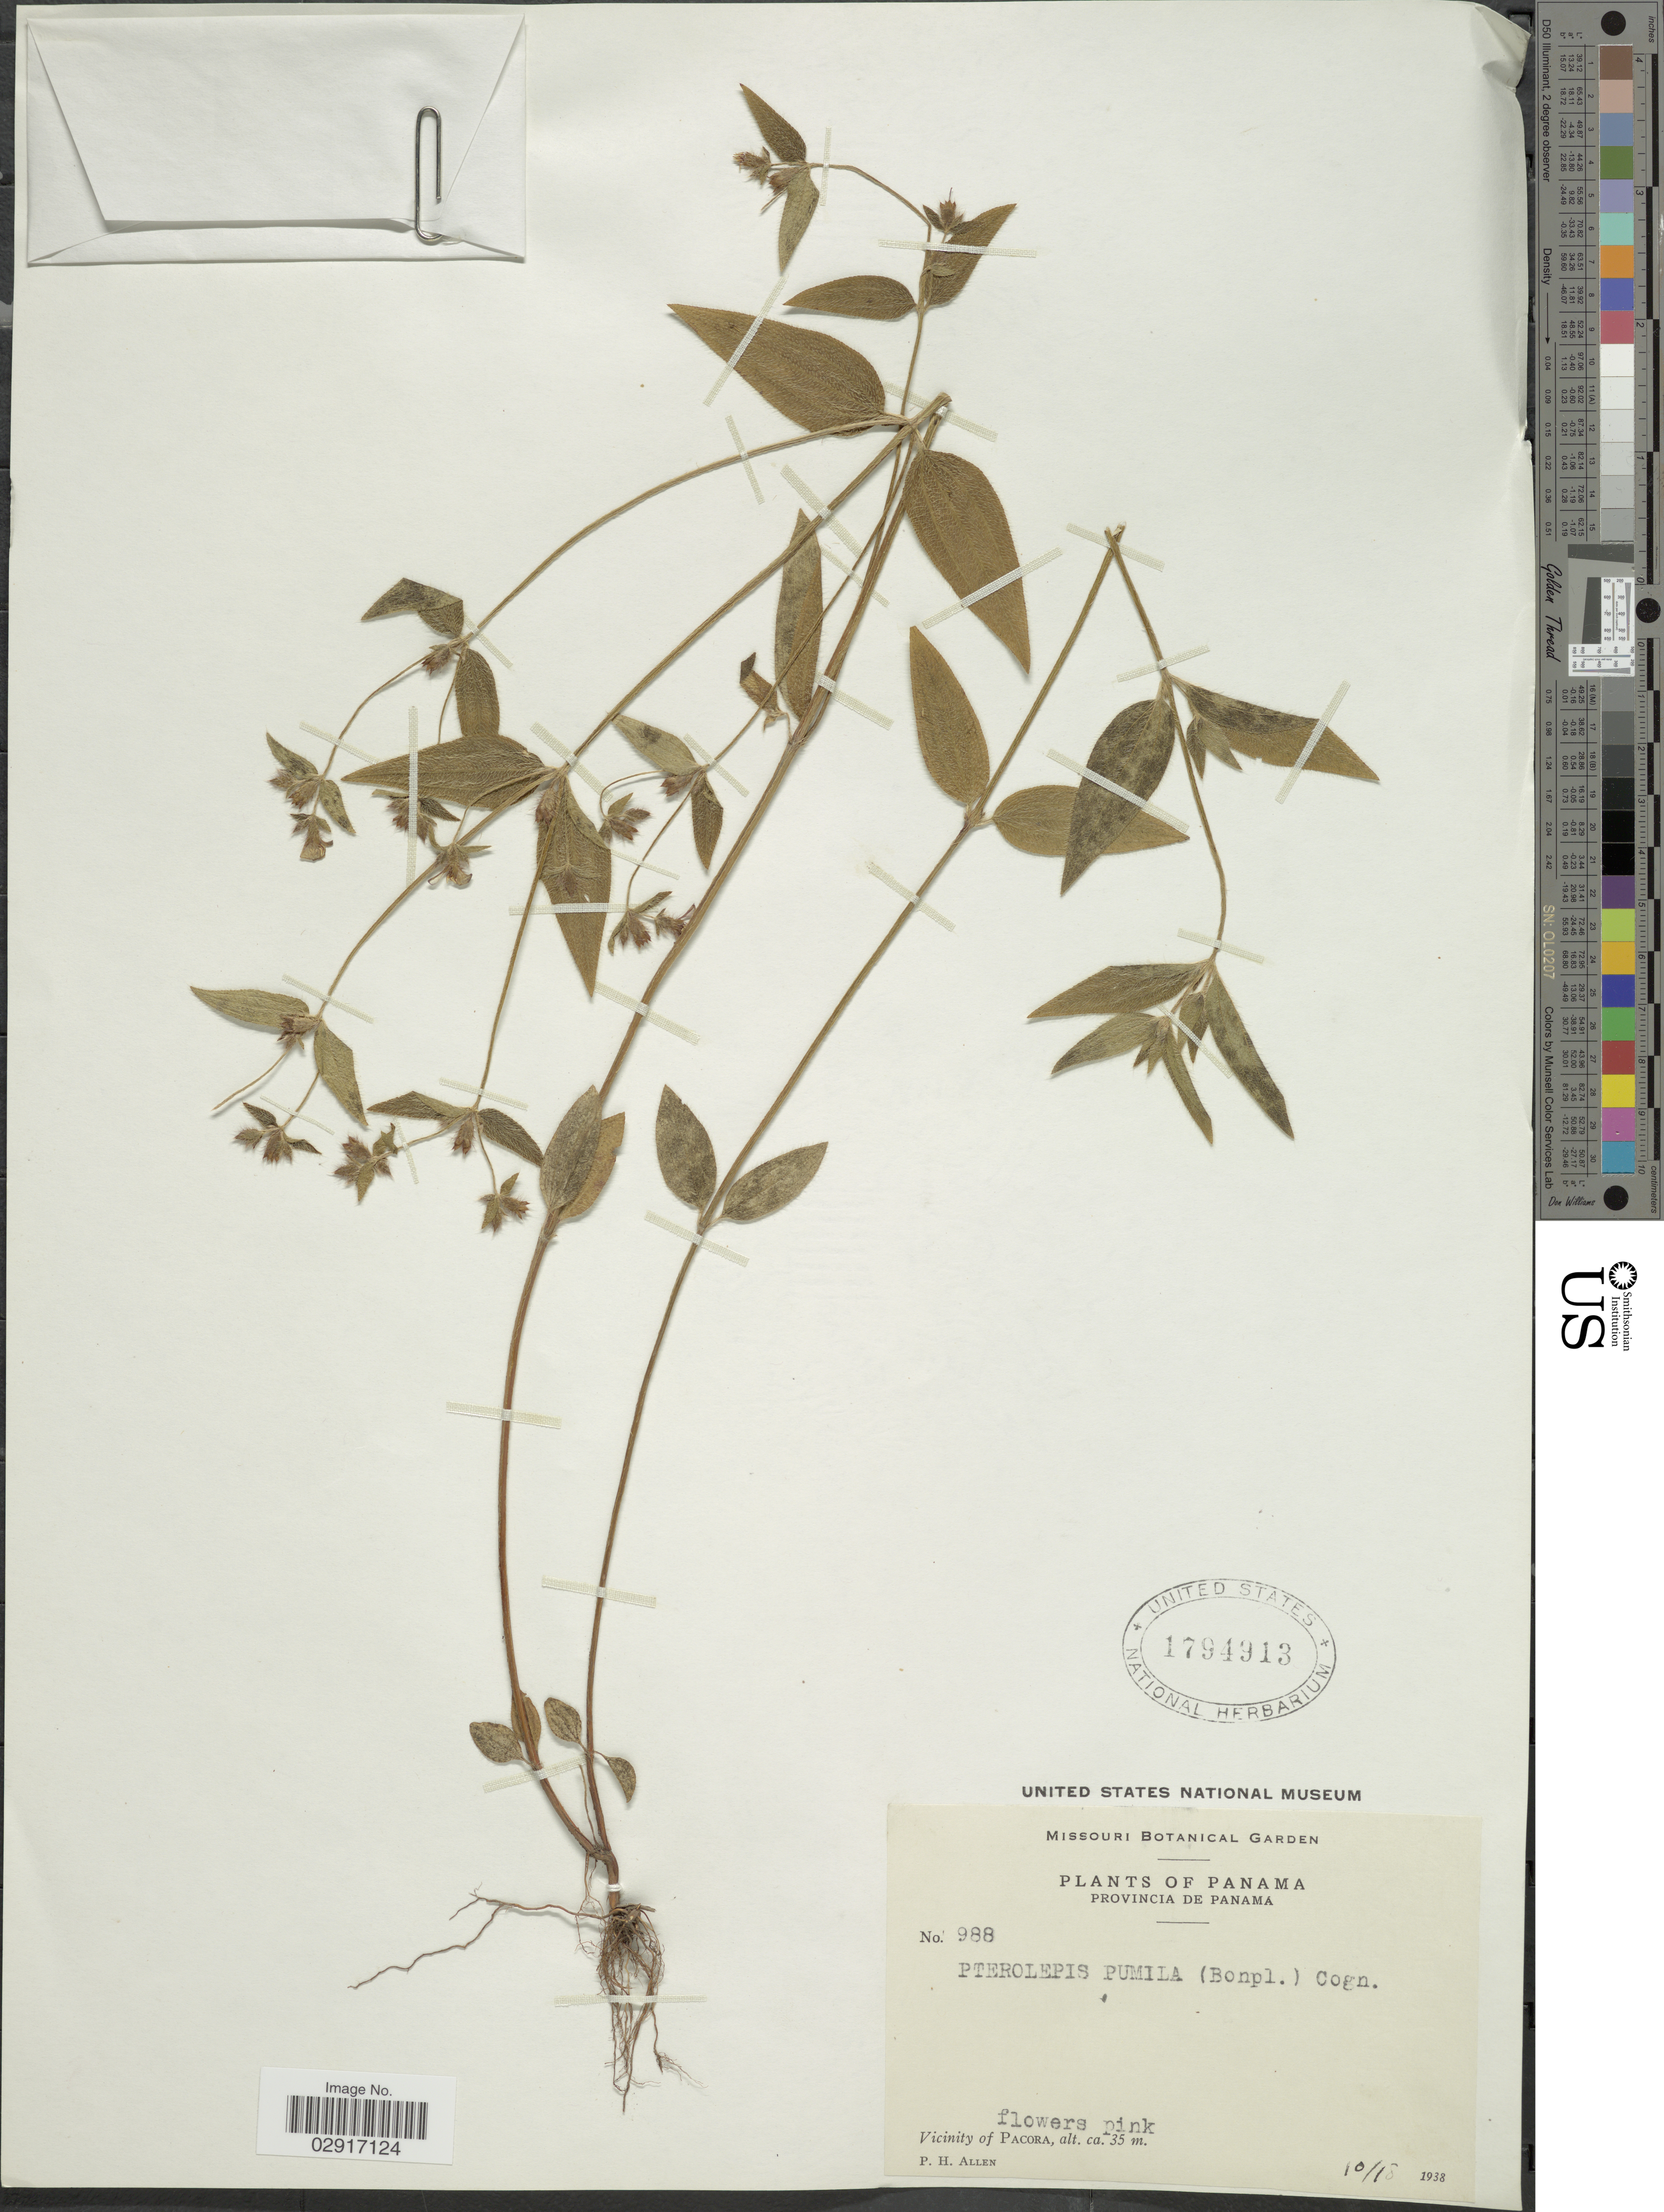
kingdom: Plantae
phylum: Tracheophyta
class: Magnoliopsida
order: Myrtales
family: Melastomataceae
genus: Pterolepis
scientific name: Pterolepis trichotoma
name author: (Rottb.) Cogn.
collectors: P. H. Allen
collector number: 988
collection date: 1938-10-18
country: Panama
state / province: Panamá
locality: Vicinity of Pacora.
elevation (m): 35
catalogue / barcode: US 1794913